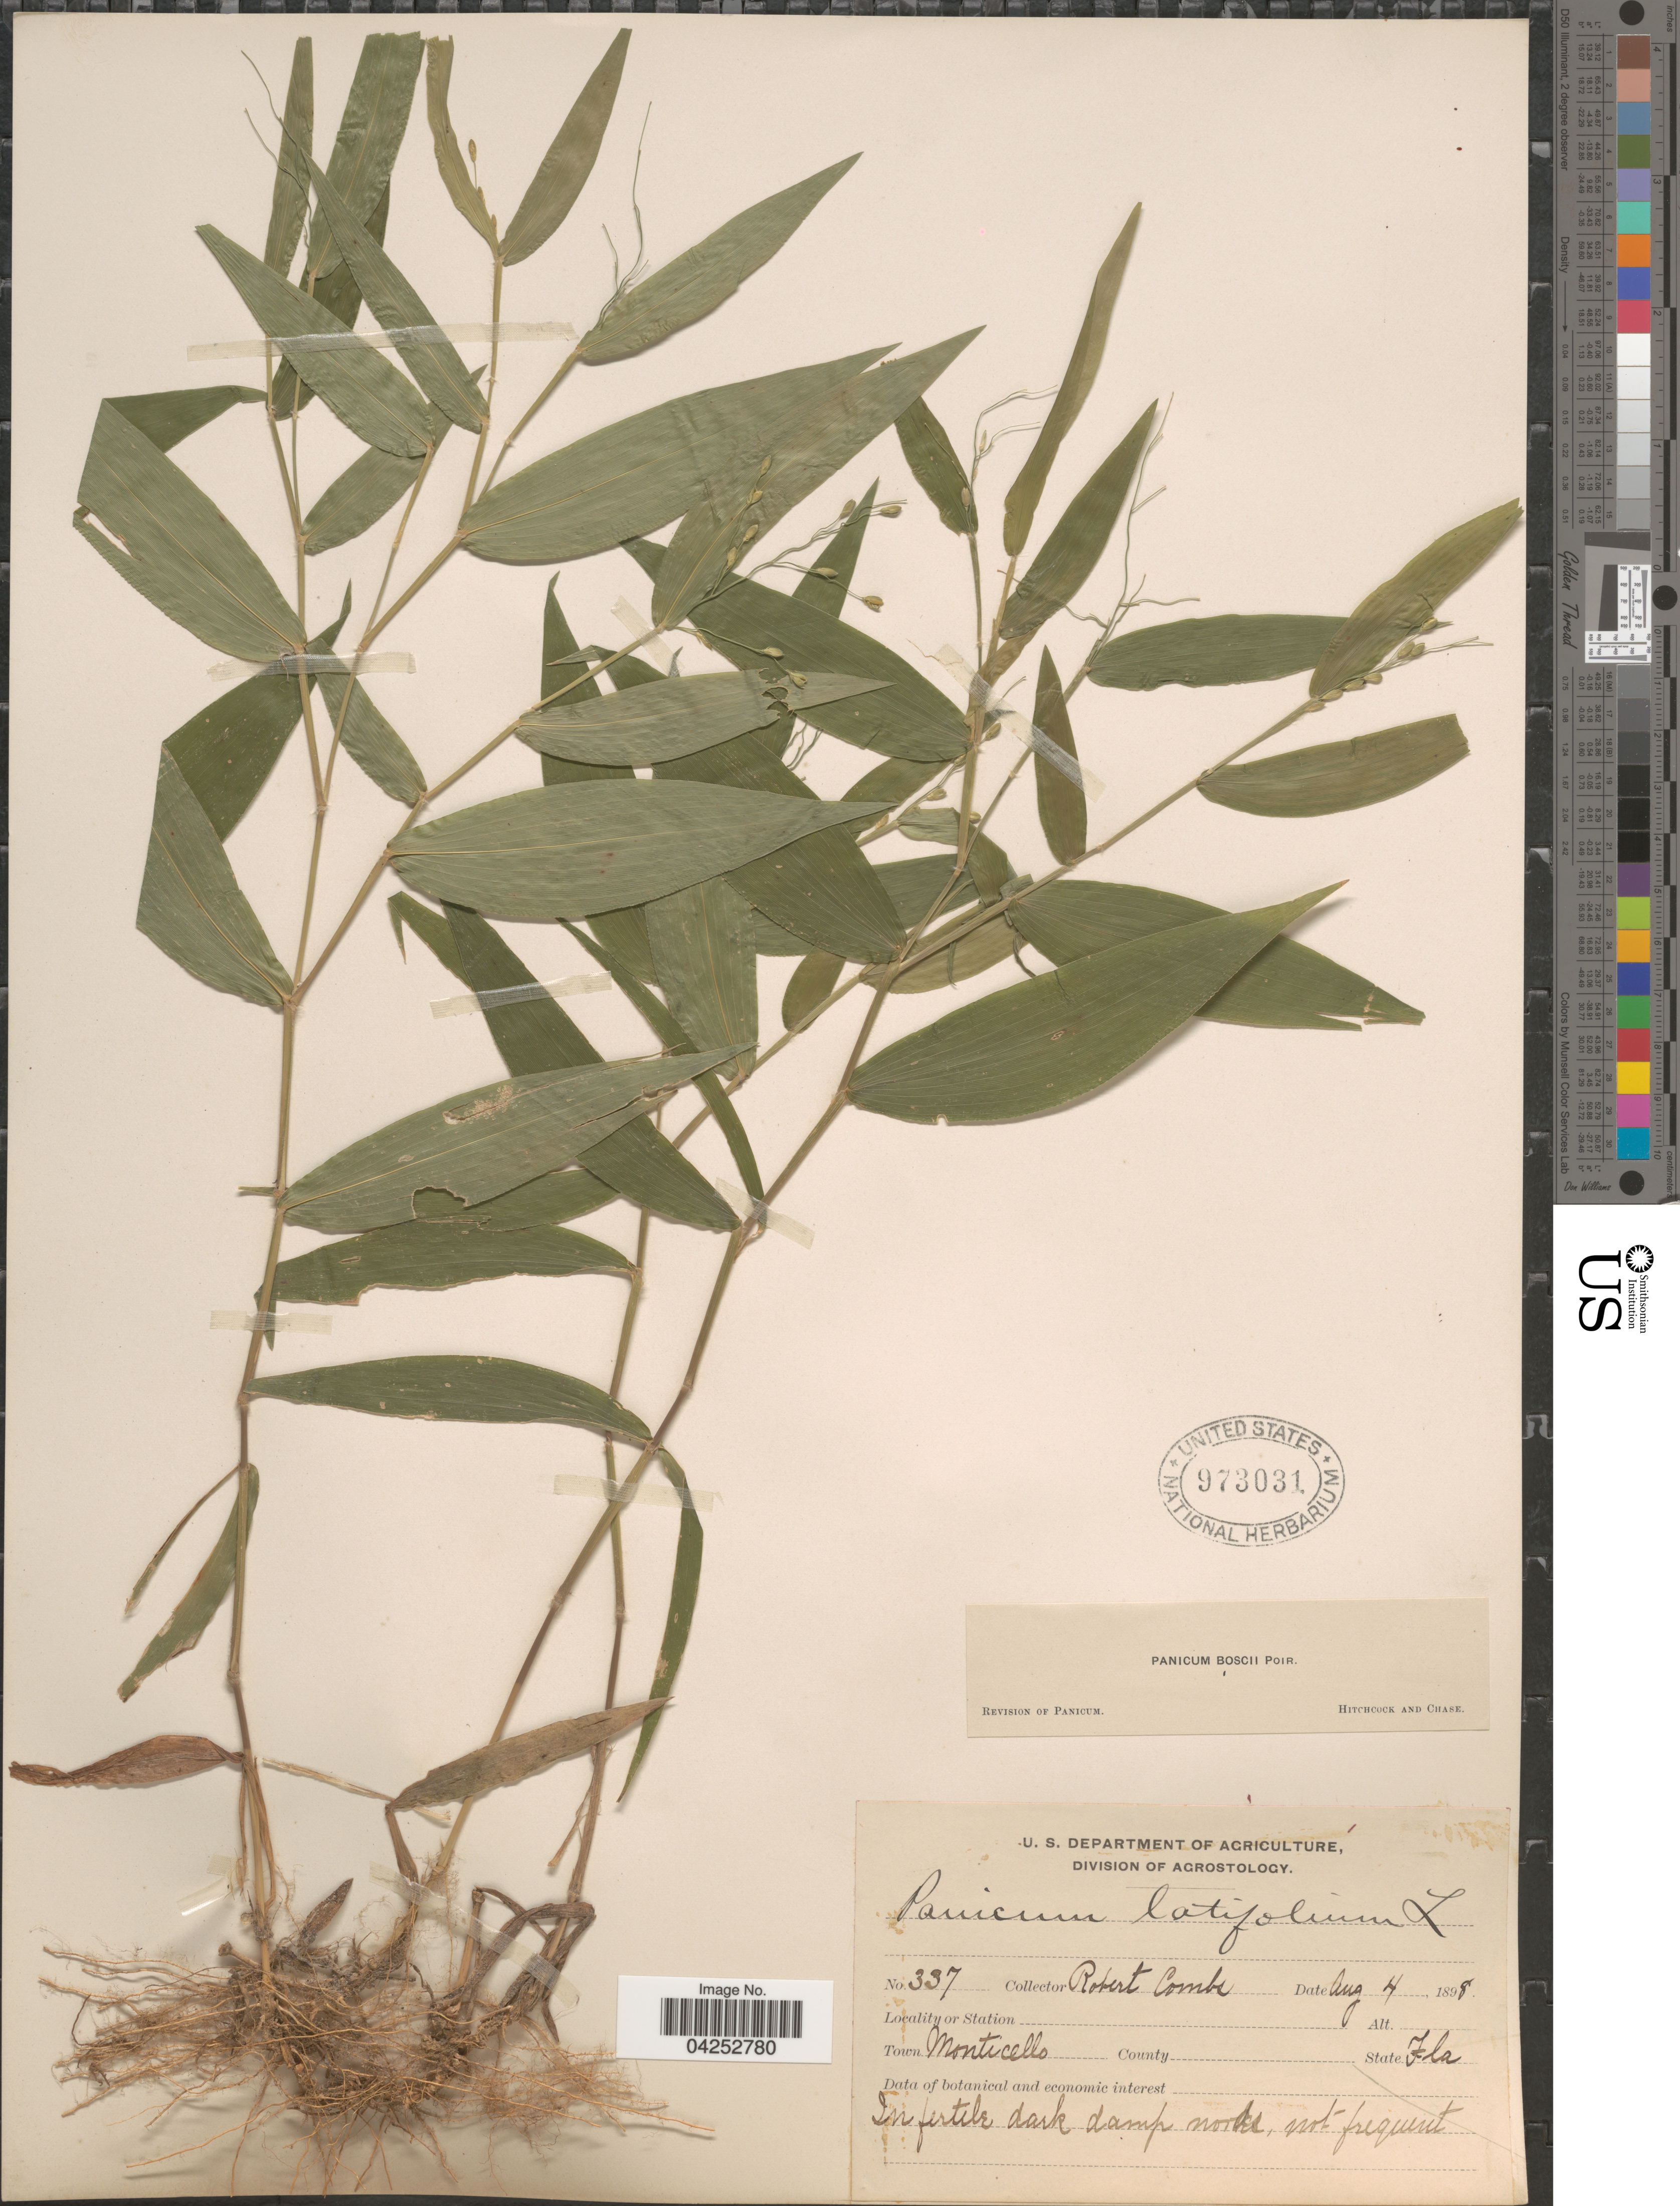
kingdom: Plantae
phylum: Tracheophyta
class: Liliopsida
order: Poales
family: Poaceae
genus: Dichanthelium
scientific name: Dichanthelium boscii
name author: (Poir.) Gould & C.A. Clark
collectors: R. Combs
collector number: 337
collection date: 1898-08-04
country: United States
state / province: Florida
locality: Town Monticello.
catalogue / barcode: US 973031